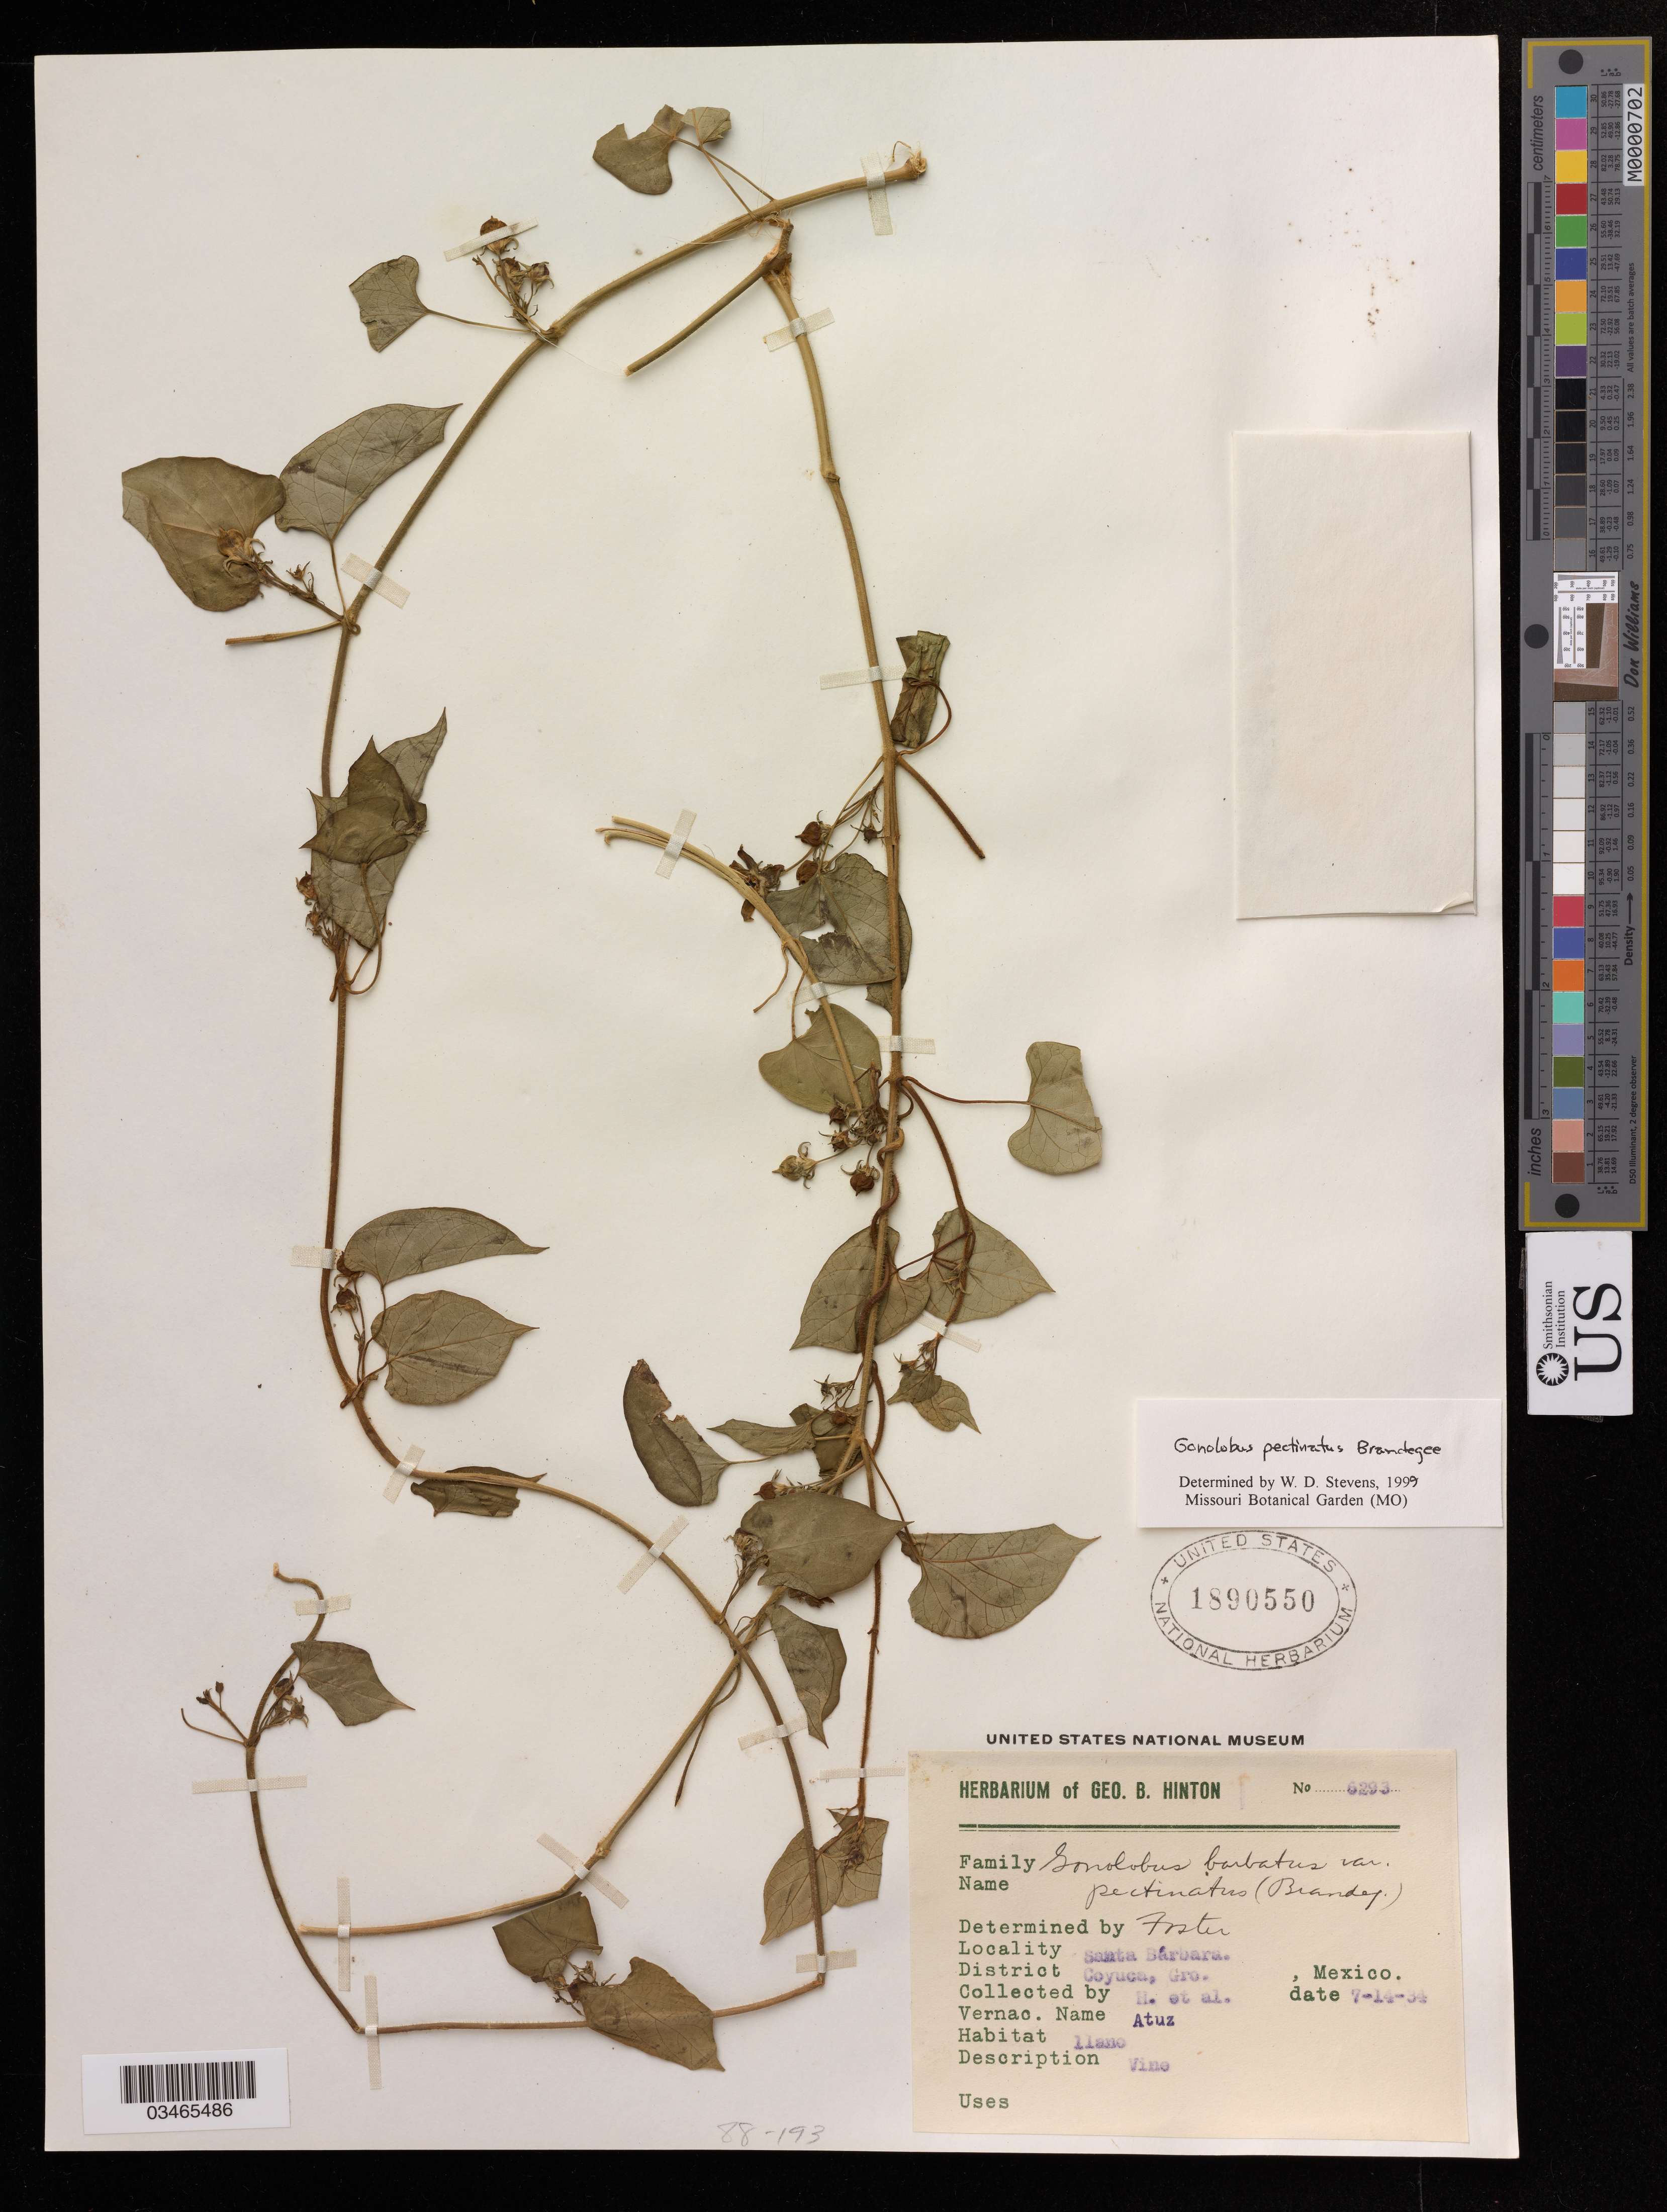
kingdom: Plantae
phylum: Tracheophyta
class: Magnoliopsida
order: Gentianales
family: Apocynaceae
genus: Gonolobus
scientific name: Gonolobus pectinatus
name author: Brandegee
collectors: G. B. Hinton & et al.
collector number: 6293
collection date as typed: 14 Jul 34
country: Mexico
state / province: Guerrero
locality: Santa Bárbara, Coyuca.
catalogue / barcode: US 1890550